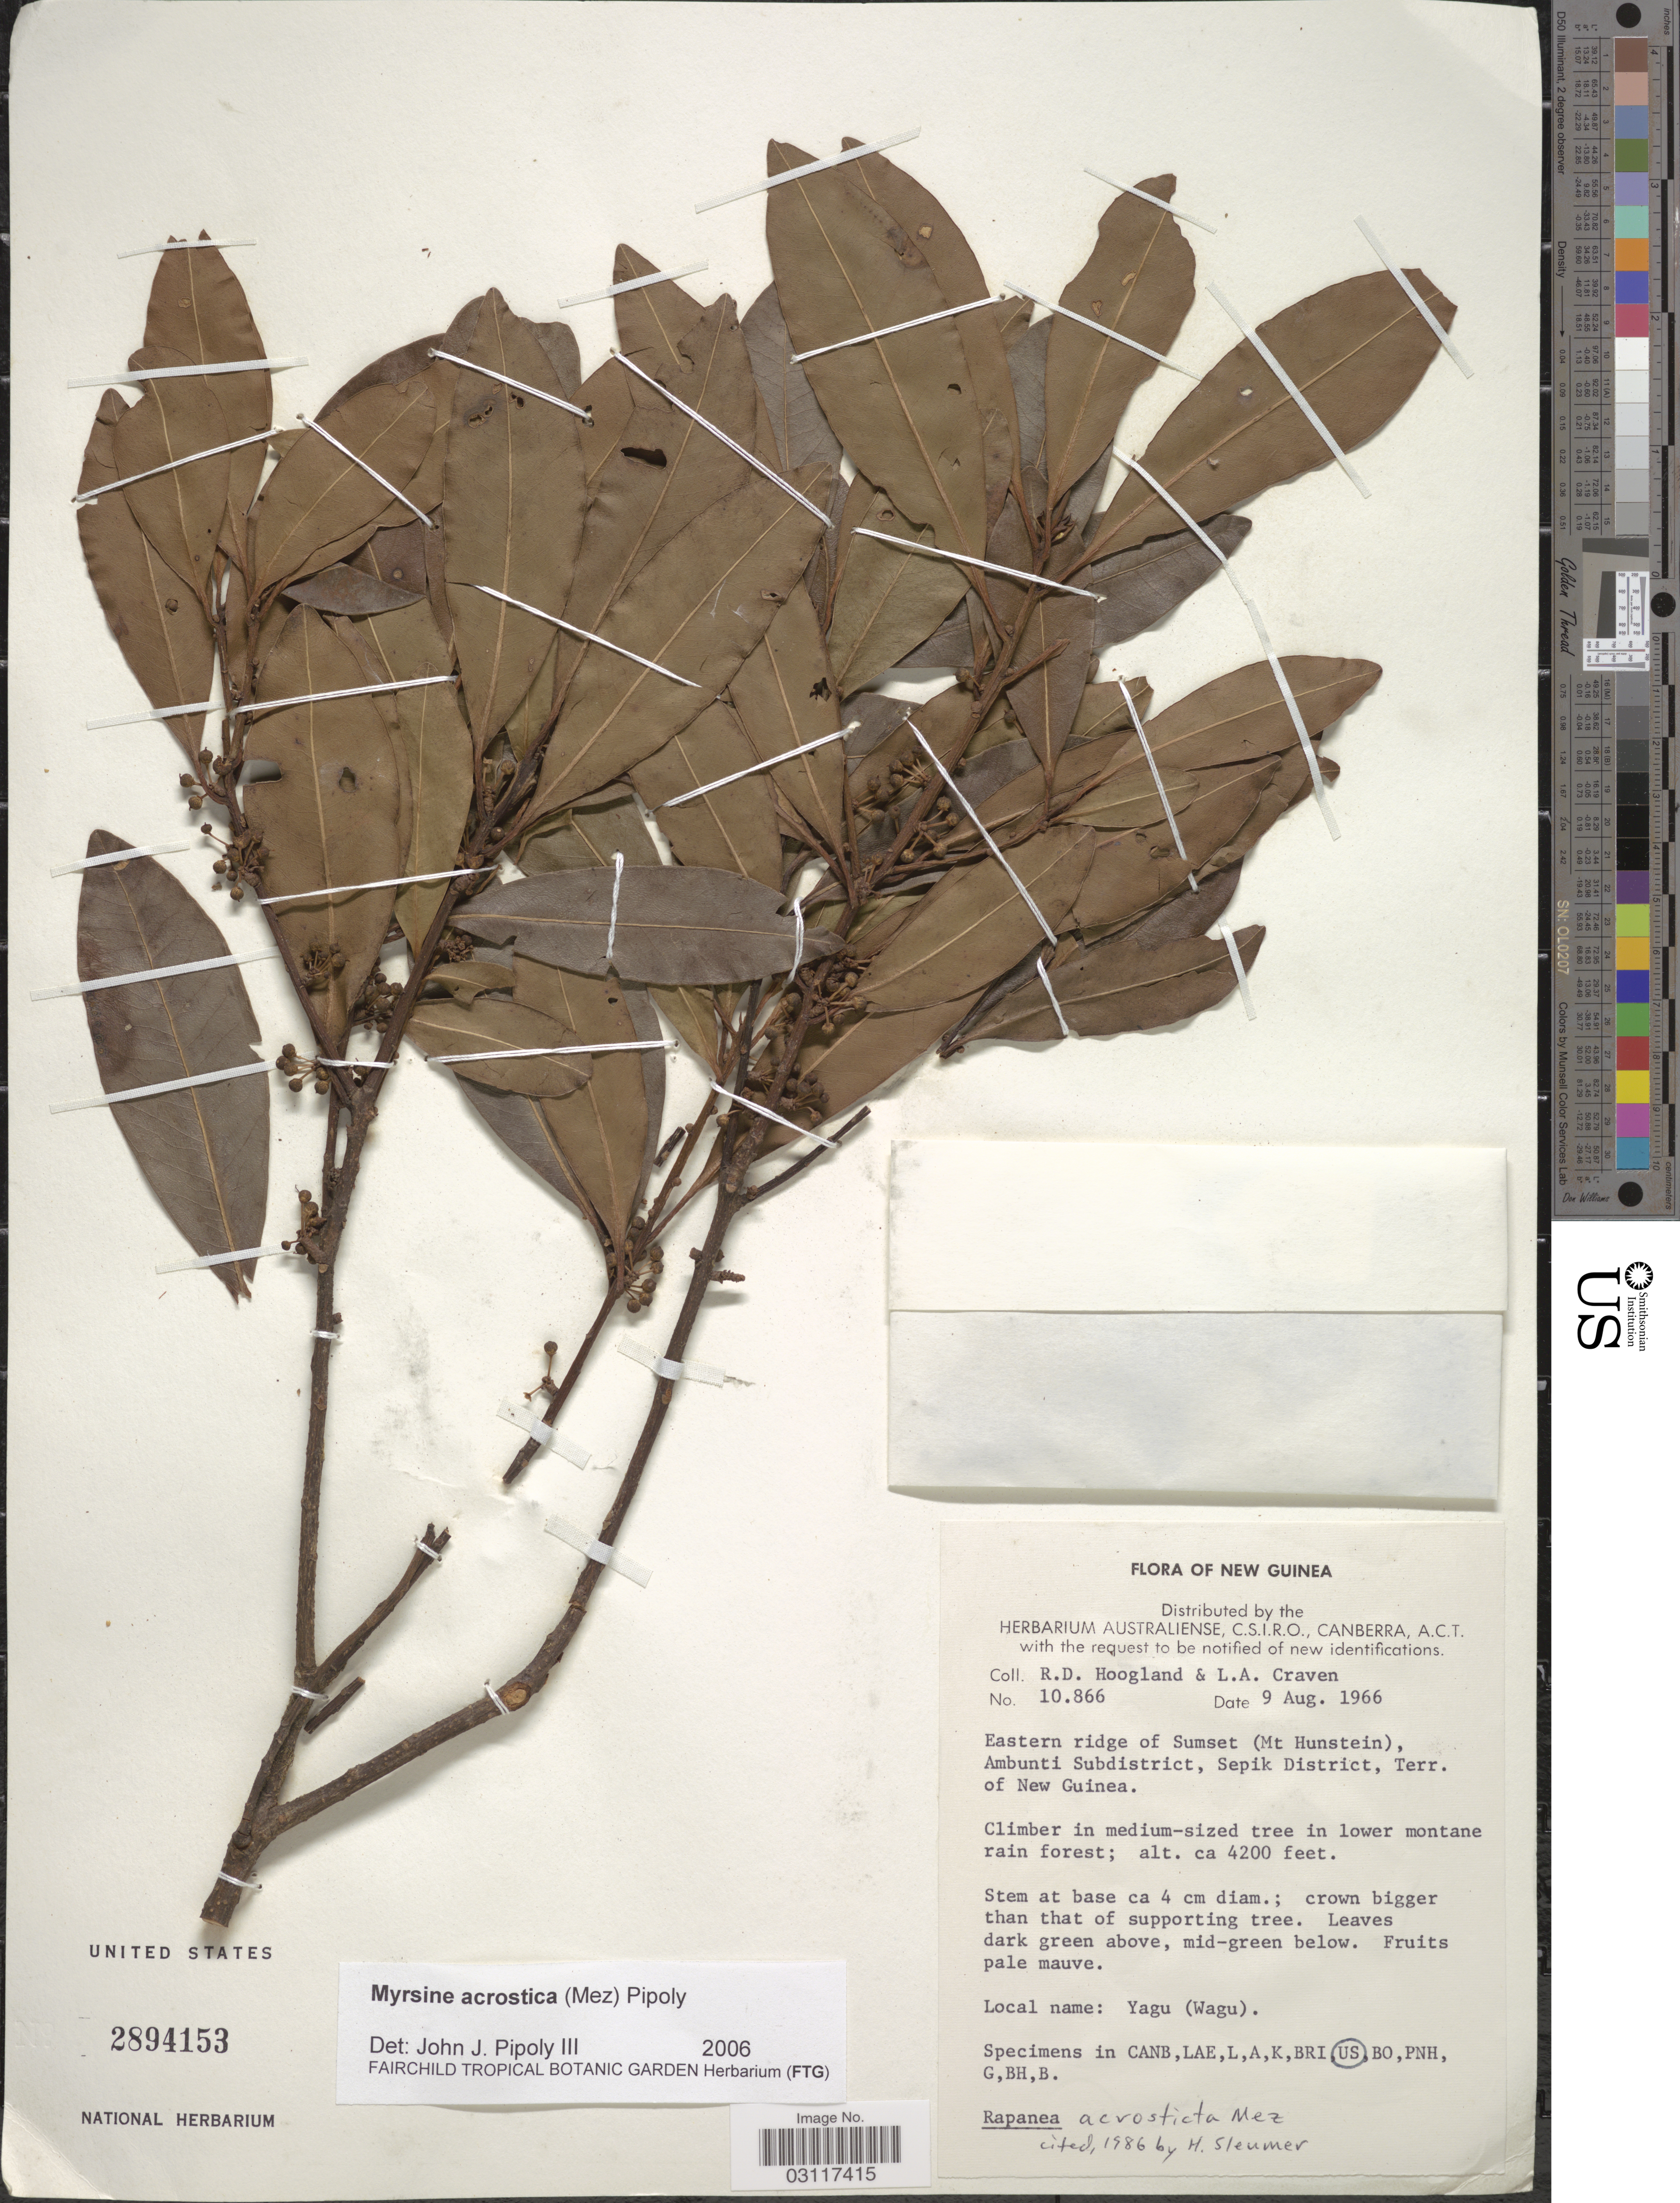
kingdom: Plantae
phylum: Tracheophyta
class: Magnoliopsida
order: Ericales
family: Primulaceae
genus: Myrsine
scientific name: Myrsine acrosticta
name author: (Mez) Pipoly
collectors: R. D. Hoogland & L. A. Craven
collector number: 10866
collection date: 1966-08-09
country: Papua New Guinea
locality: New Guinea, Eastern ridge of Sumset (Mt Hunstein), Ambunti Subdistrict, Sepik District, Terr. of New Guinea.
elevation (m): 1280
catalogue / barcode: US 2894153